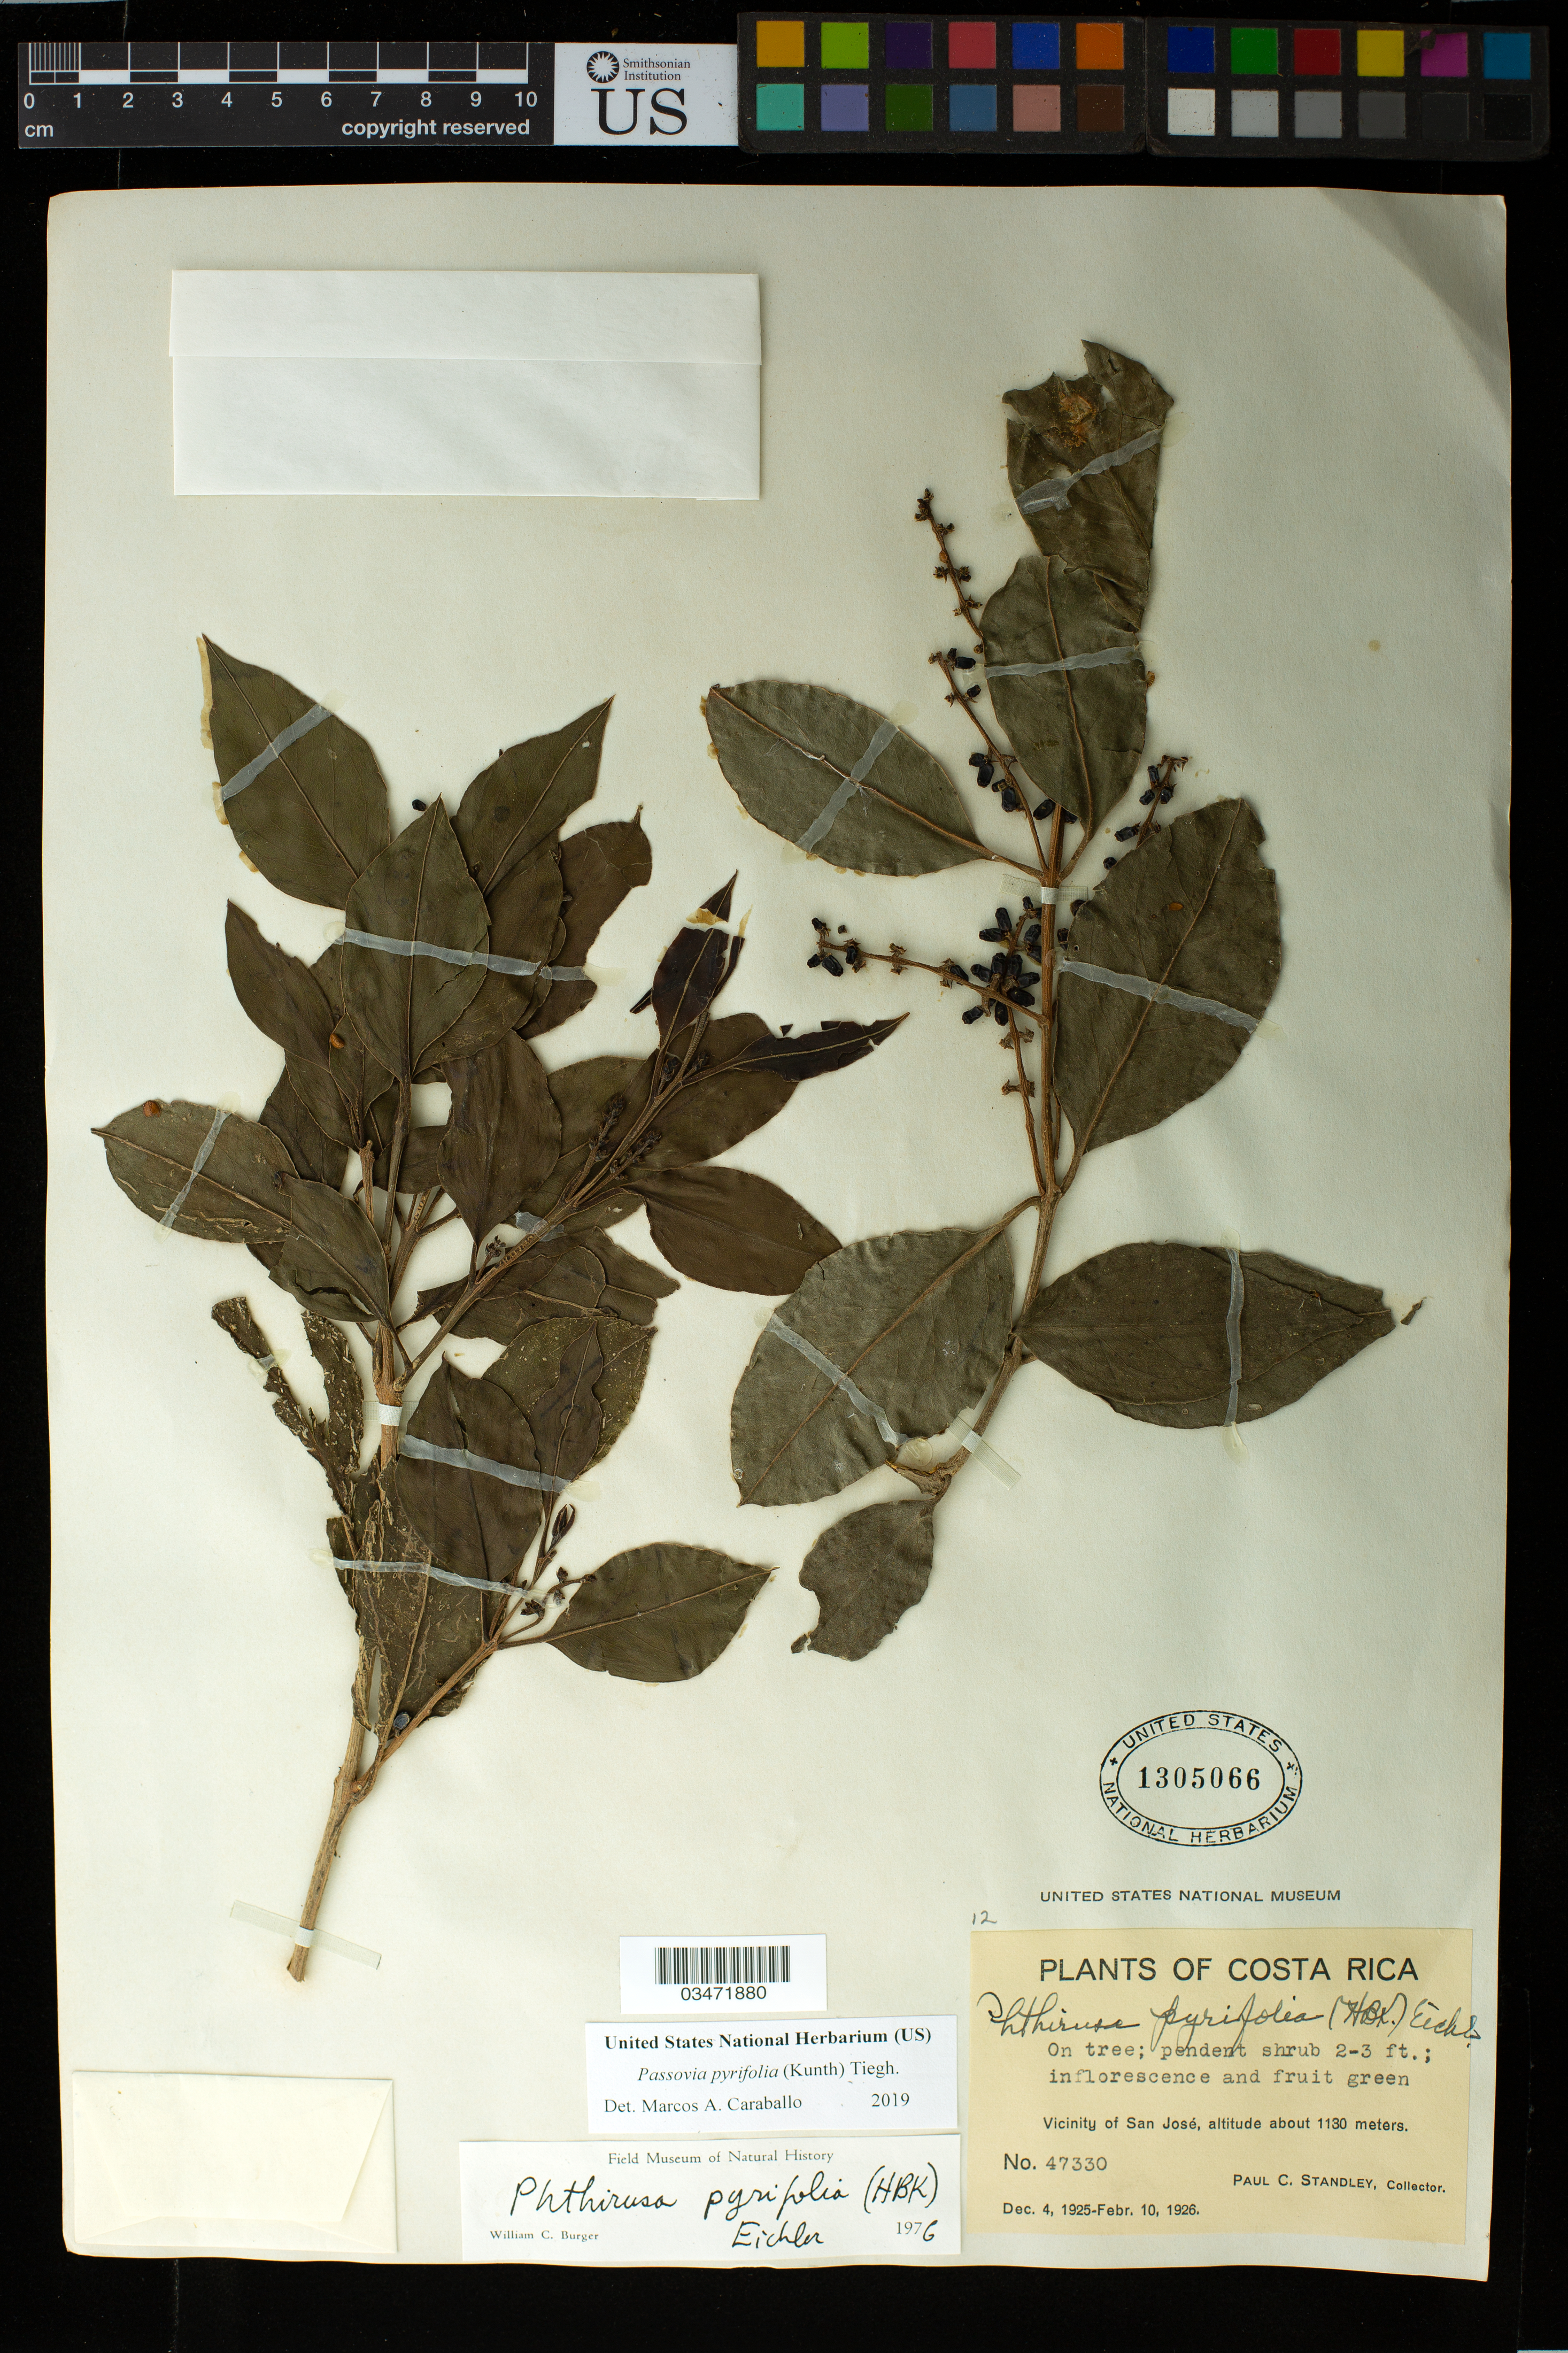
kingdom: Plantae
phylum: Tracheophyta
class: Magnoliopsida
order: Santalales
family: Loranthaceae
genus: Passovia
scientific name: Passovia pyrifolia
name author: (Kunth) Tiegh.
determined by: Caraballo-Ortiz, Marcos A., (MISS), University of Mississippi (UNITED STATES)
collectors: P. C. Standley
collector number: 47330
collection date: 1925-12-04/1926-02-10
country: Costa Rica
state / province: San José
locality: San José, vicinity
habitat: On tree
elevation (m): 1130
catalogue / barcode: US 1305066